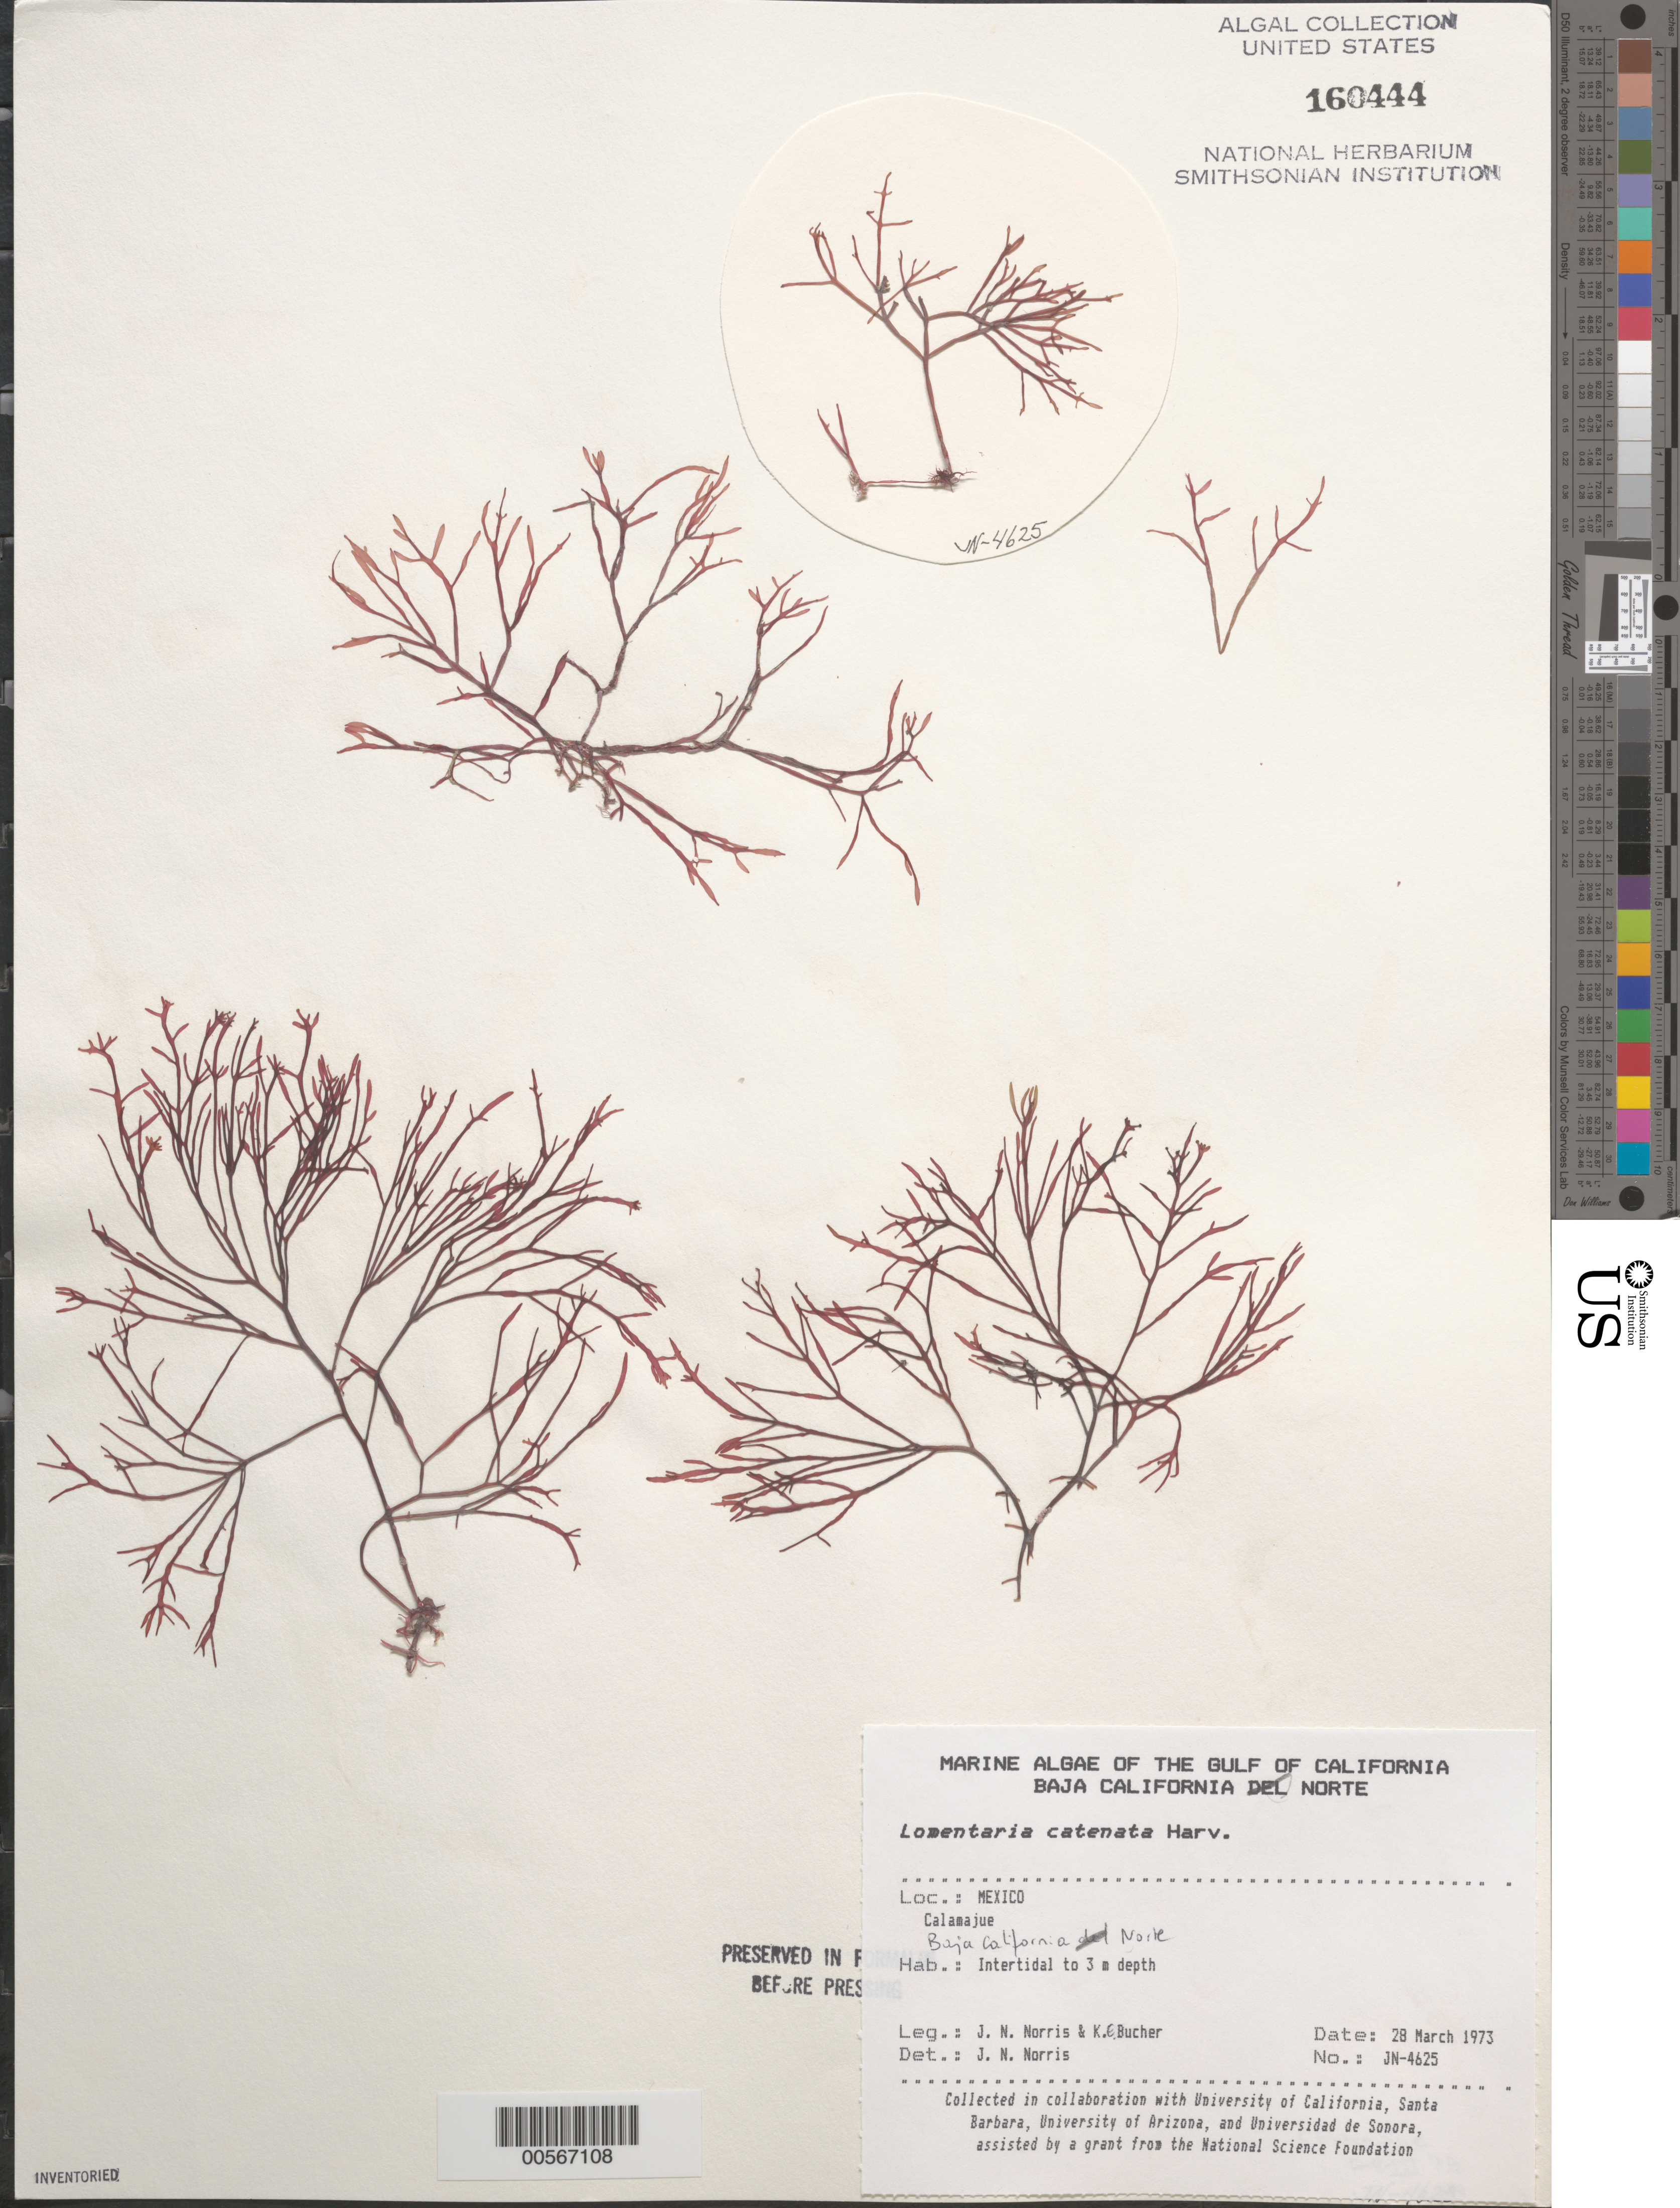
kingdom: Plantae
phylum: Rhodophyta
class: Florideophyceae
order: Rhodymeniales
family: Lomentariaceae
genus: Fushitsunagia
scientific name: Fushitsunagia catenata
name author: (Harv.) Filloramo & G.W. Saunders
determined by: Algae name updating Project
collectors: J. N. Norris & K. E. Bucher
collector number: JN-4625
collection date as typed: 28 Mar 1973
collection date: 1973-03-28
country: Mexico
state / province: Baja California Norte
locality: Calamajue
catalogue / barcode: US 160444